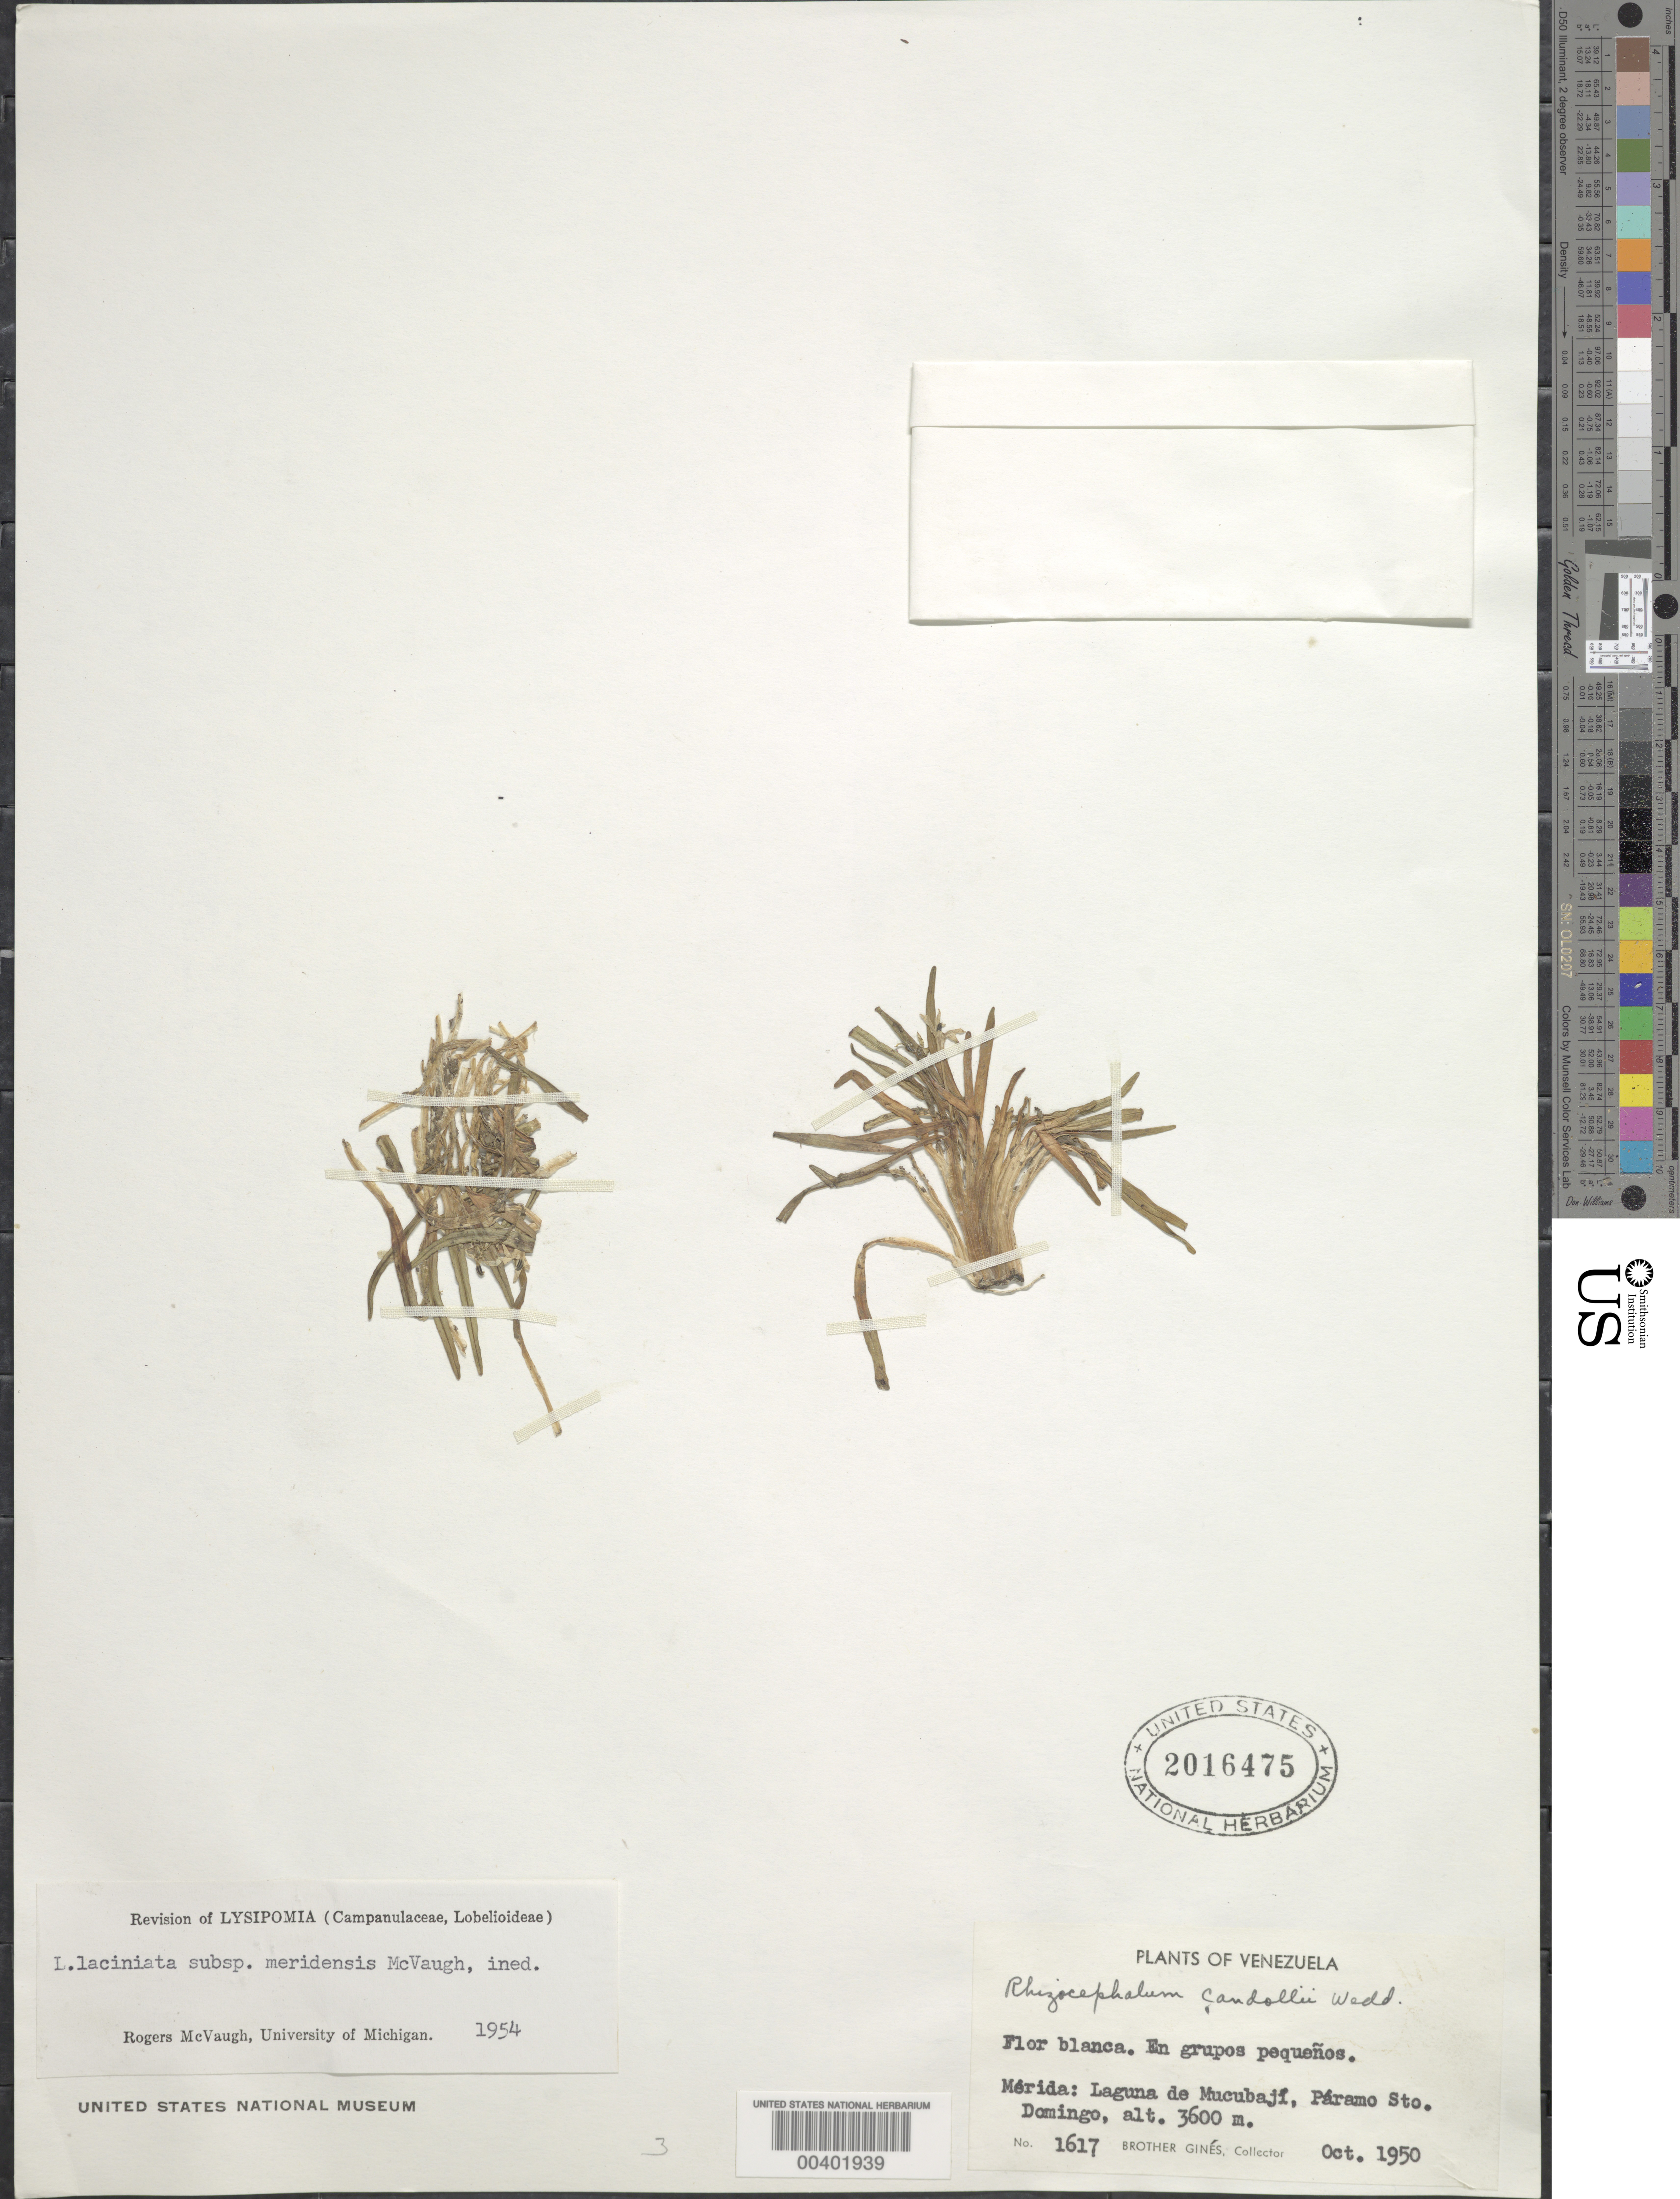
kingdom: Plantae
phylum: Tracheophyta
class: Magnoliopsida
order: Asterales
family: Campanulaceae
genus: Lysipomia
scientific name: Lysipomia laciniata subsp. meridensis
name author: McVaugh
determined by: McVaugh, R.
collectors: Bro. Gines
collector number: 1617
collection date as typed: Oct 1950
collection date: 1950-10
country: Venezuela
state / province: Mérida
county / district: Rangel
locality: Laguna de Mucubají, Páramo Sto. Domingo. Mucubaji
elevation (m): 3600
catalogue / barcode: US 2016475